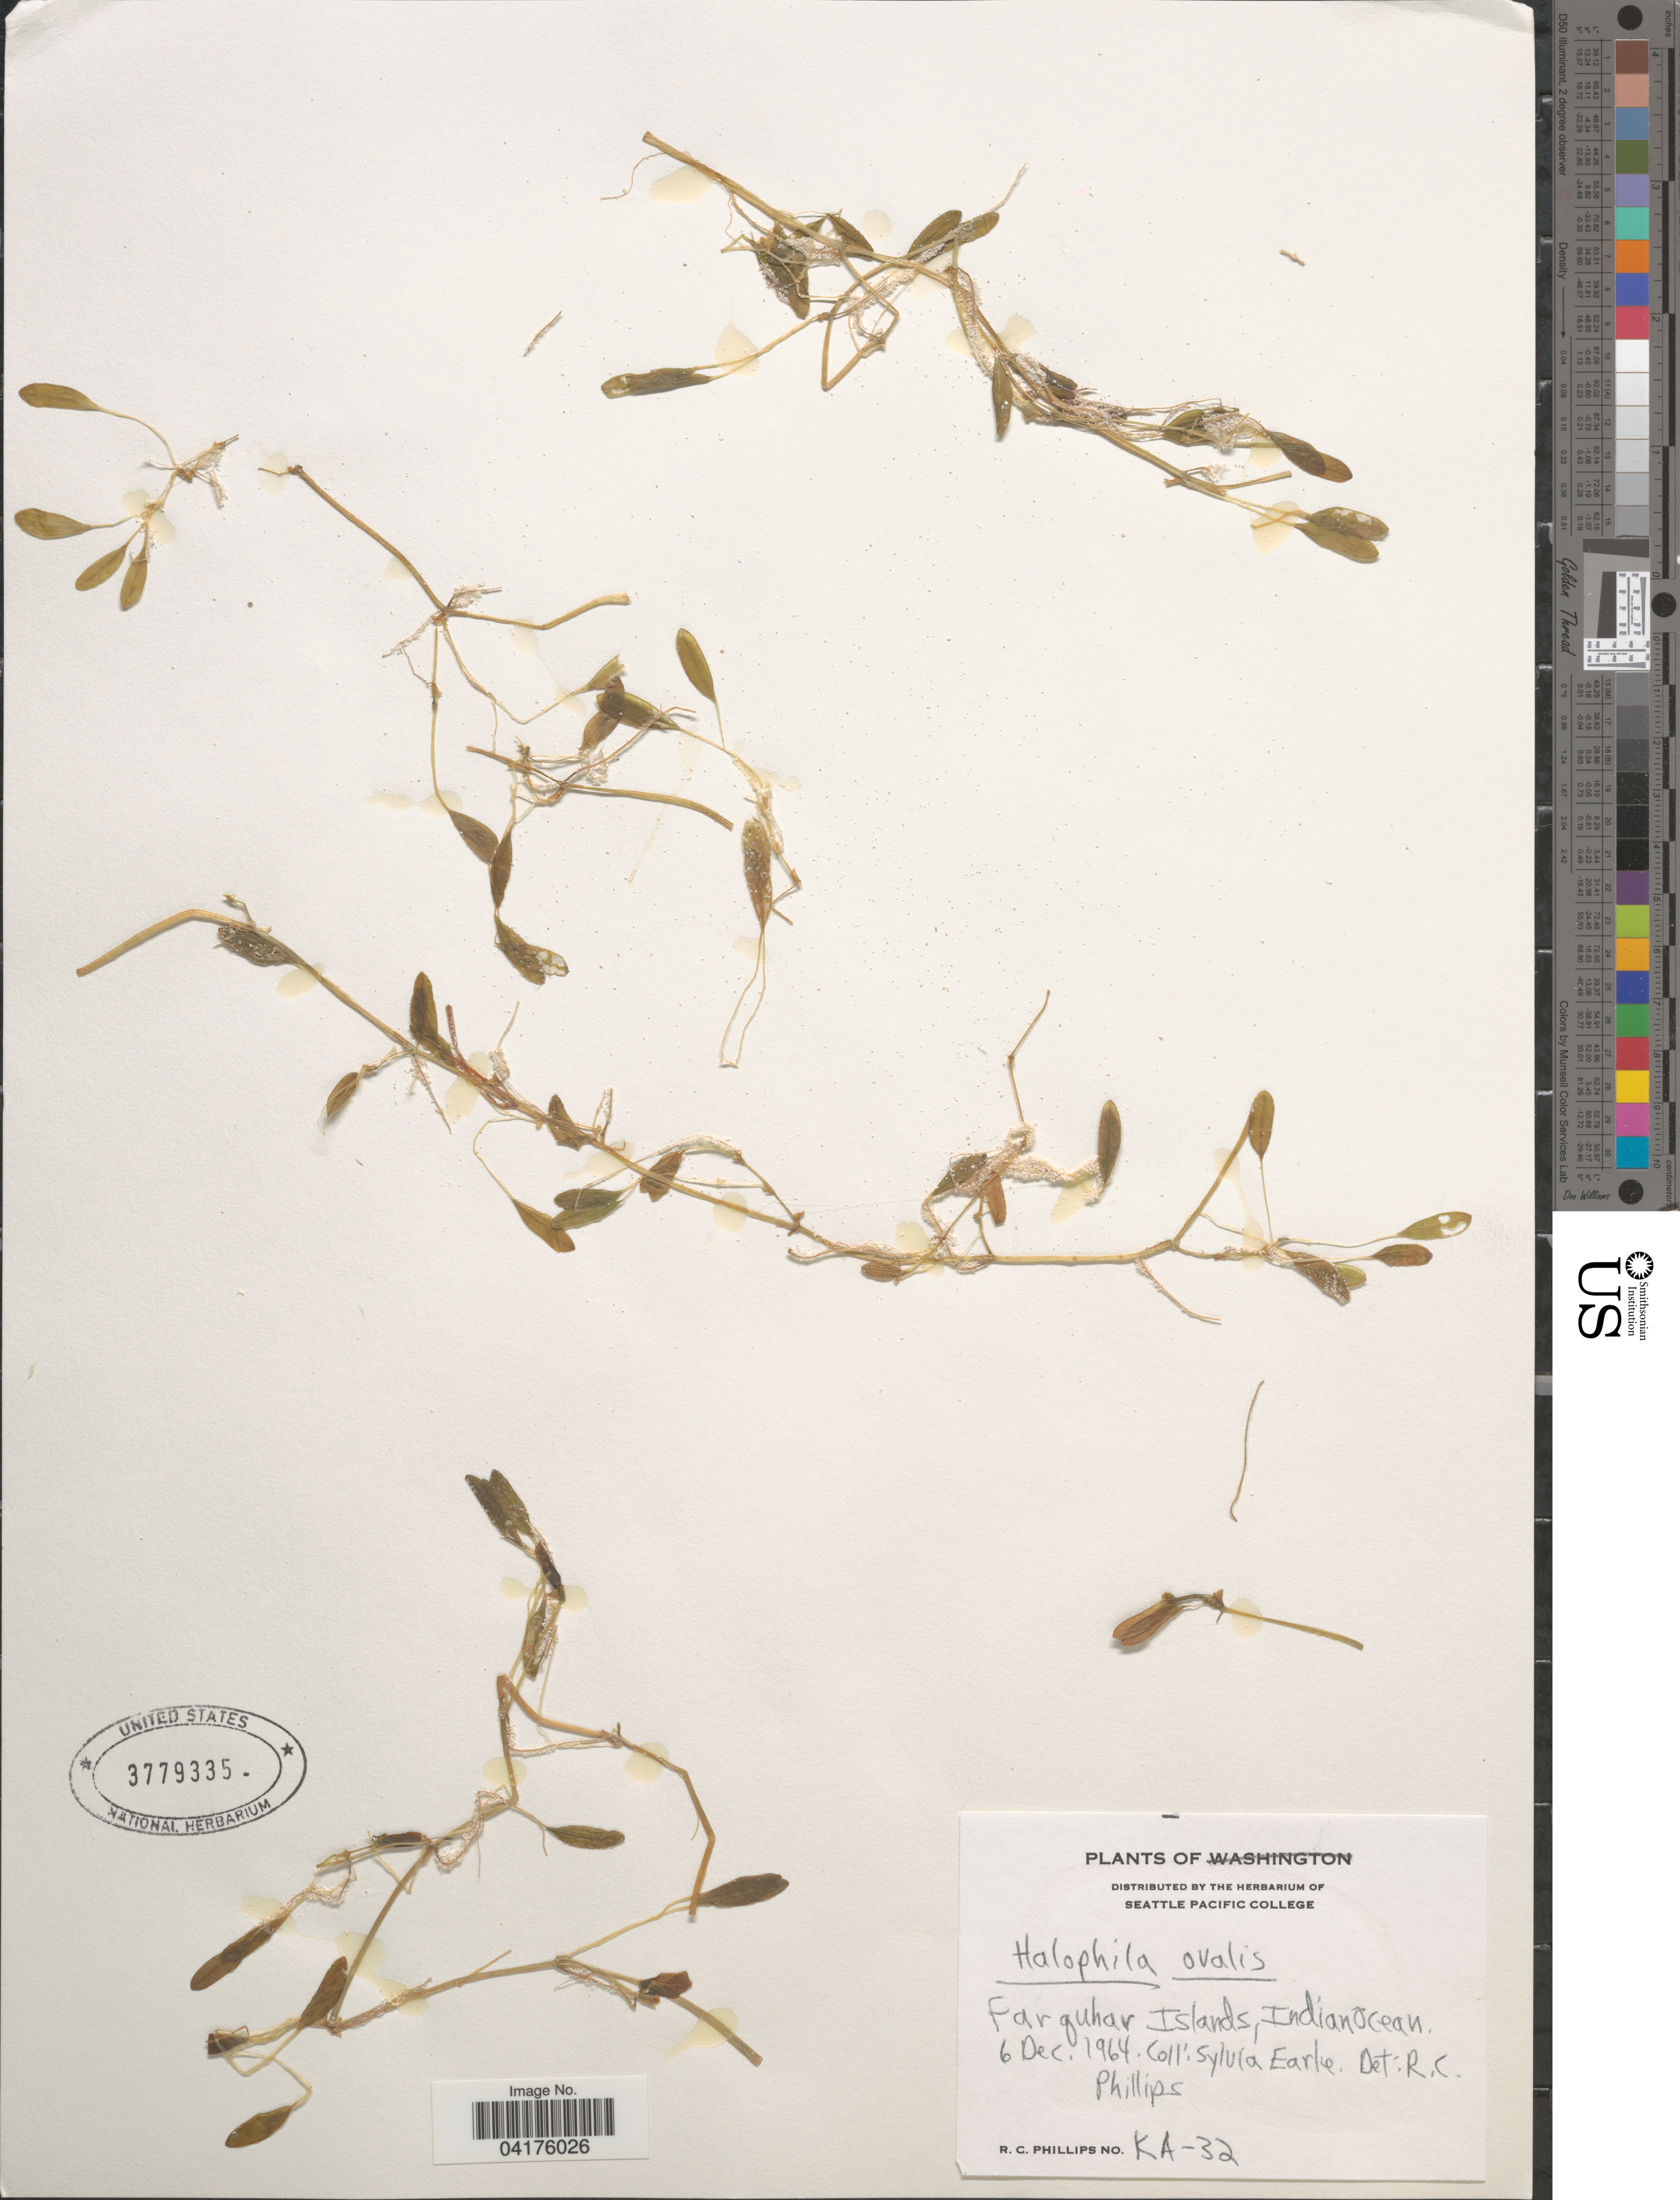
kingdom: Plantae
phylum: Tracheophyta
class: Liliopsida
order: Alismatales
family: Hydrocharitaceae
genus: Halophila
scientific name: Halophila ovalis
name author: (R. Br.) Hook. f.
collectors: S. A. Earle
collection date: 1964-12-06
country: Seychelles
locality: Farquhar Islands, Indian Ocean.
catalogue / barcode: US 3779335